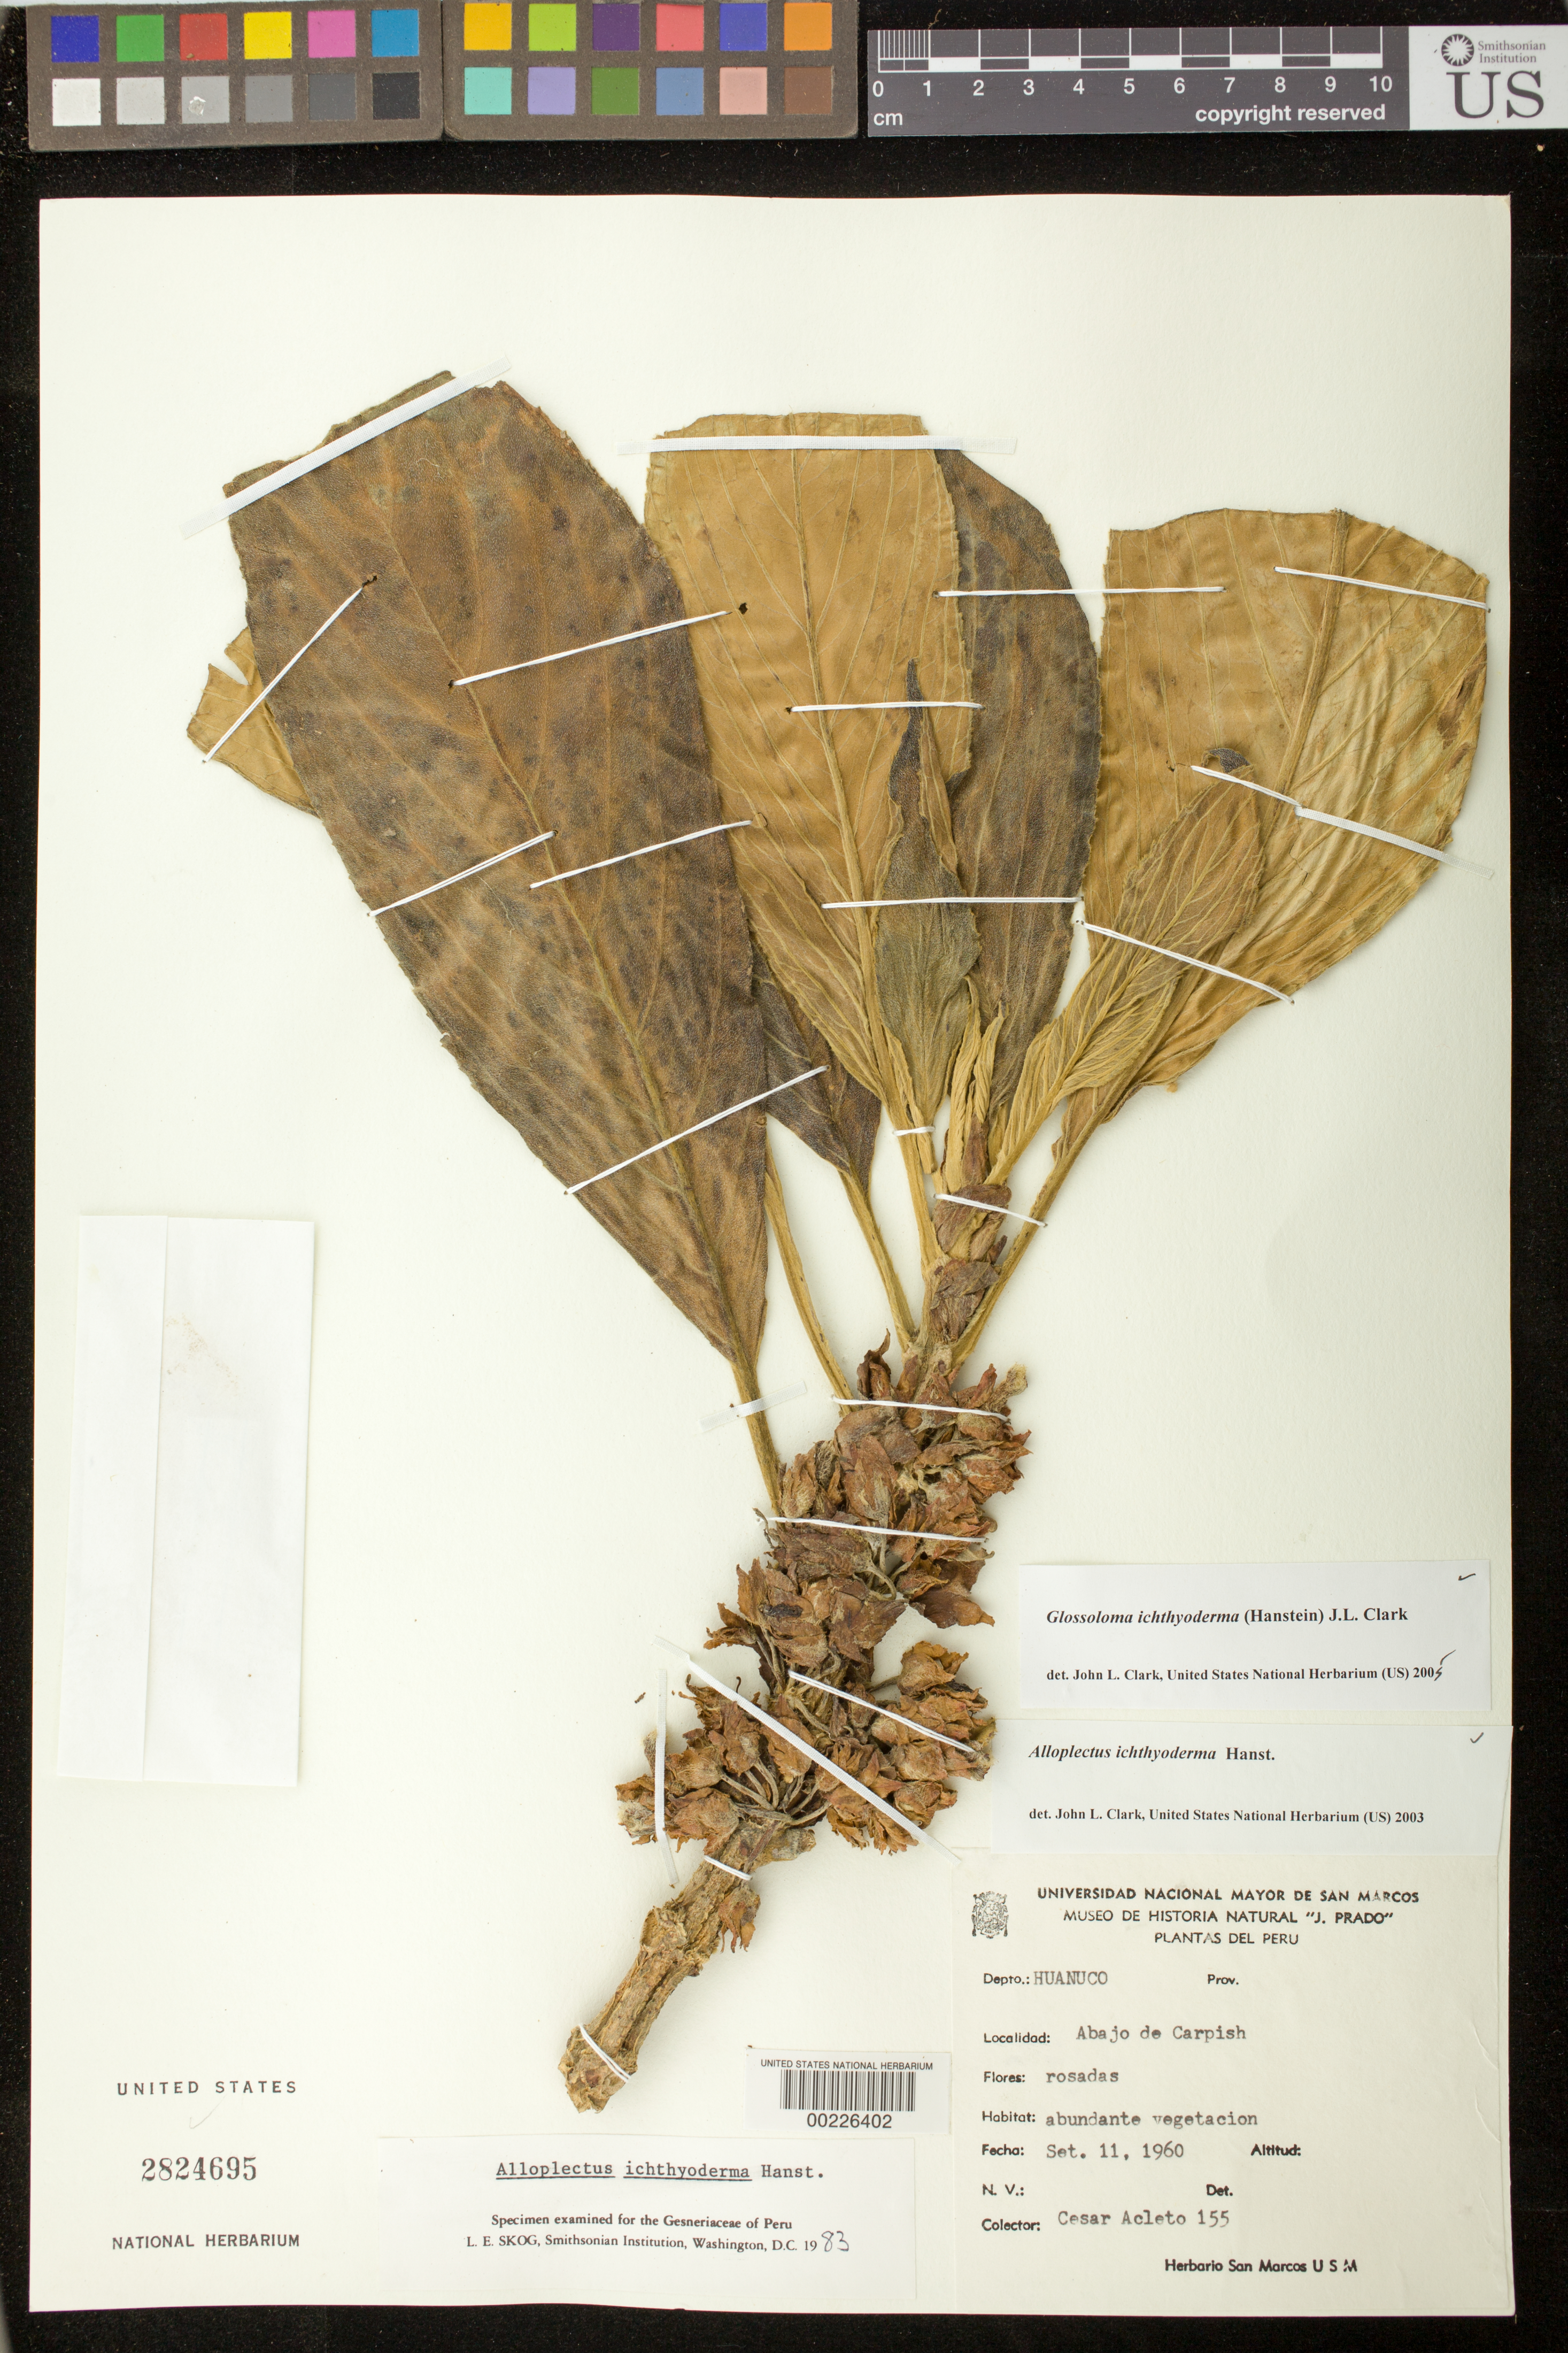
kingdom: Plantae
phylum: Tracheophyta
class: Magnoliopsida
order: Lamiales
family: Gesneriaceae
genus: Glossoloma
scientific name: Glossoloma ichthyoderma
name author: (Hanst.) J.L. Clark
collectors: C. Acleto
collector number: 155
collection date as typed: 11 Sep 1960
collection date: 1960-09-11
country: Peru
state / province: Huánuco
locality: Below Carpish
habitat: Abundant vegetation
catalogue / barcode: US 2824695